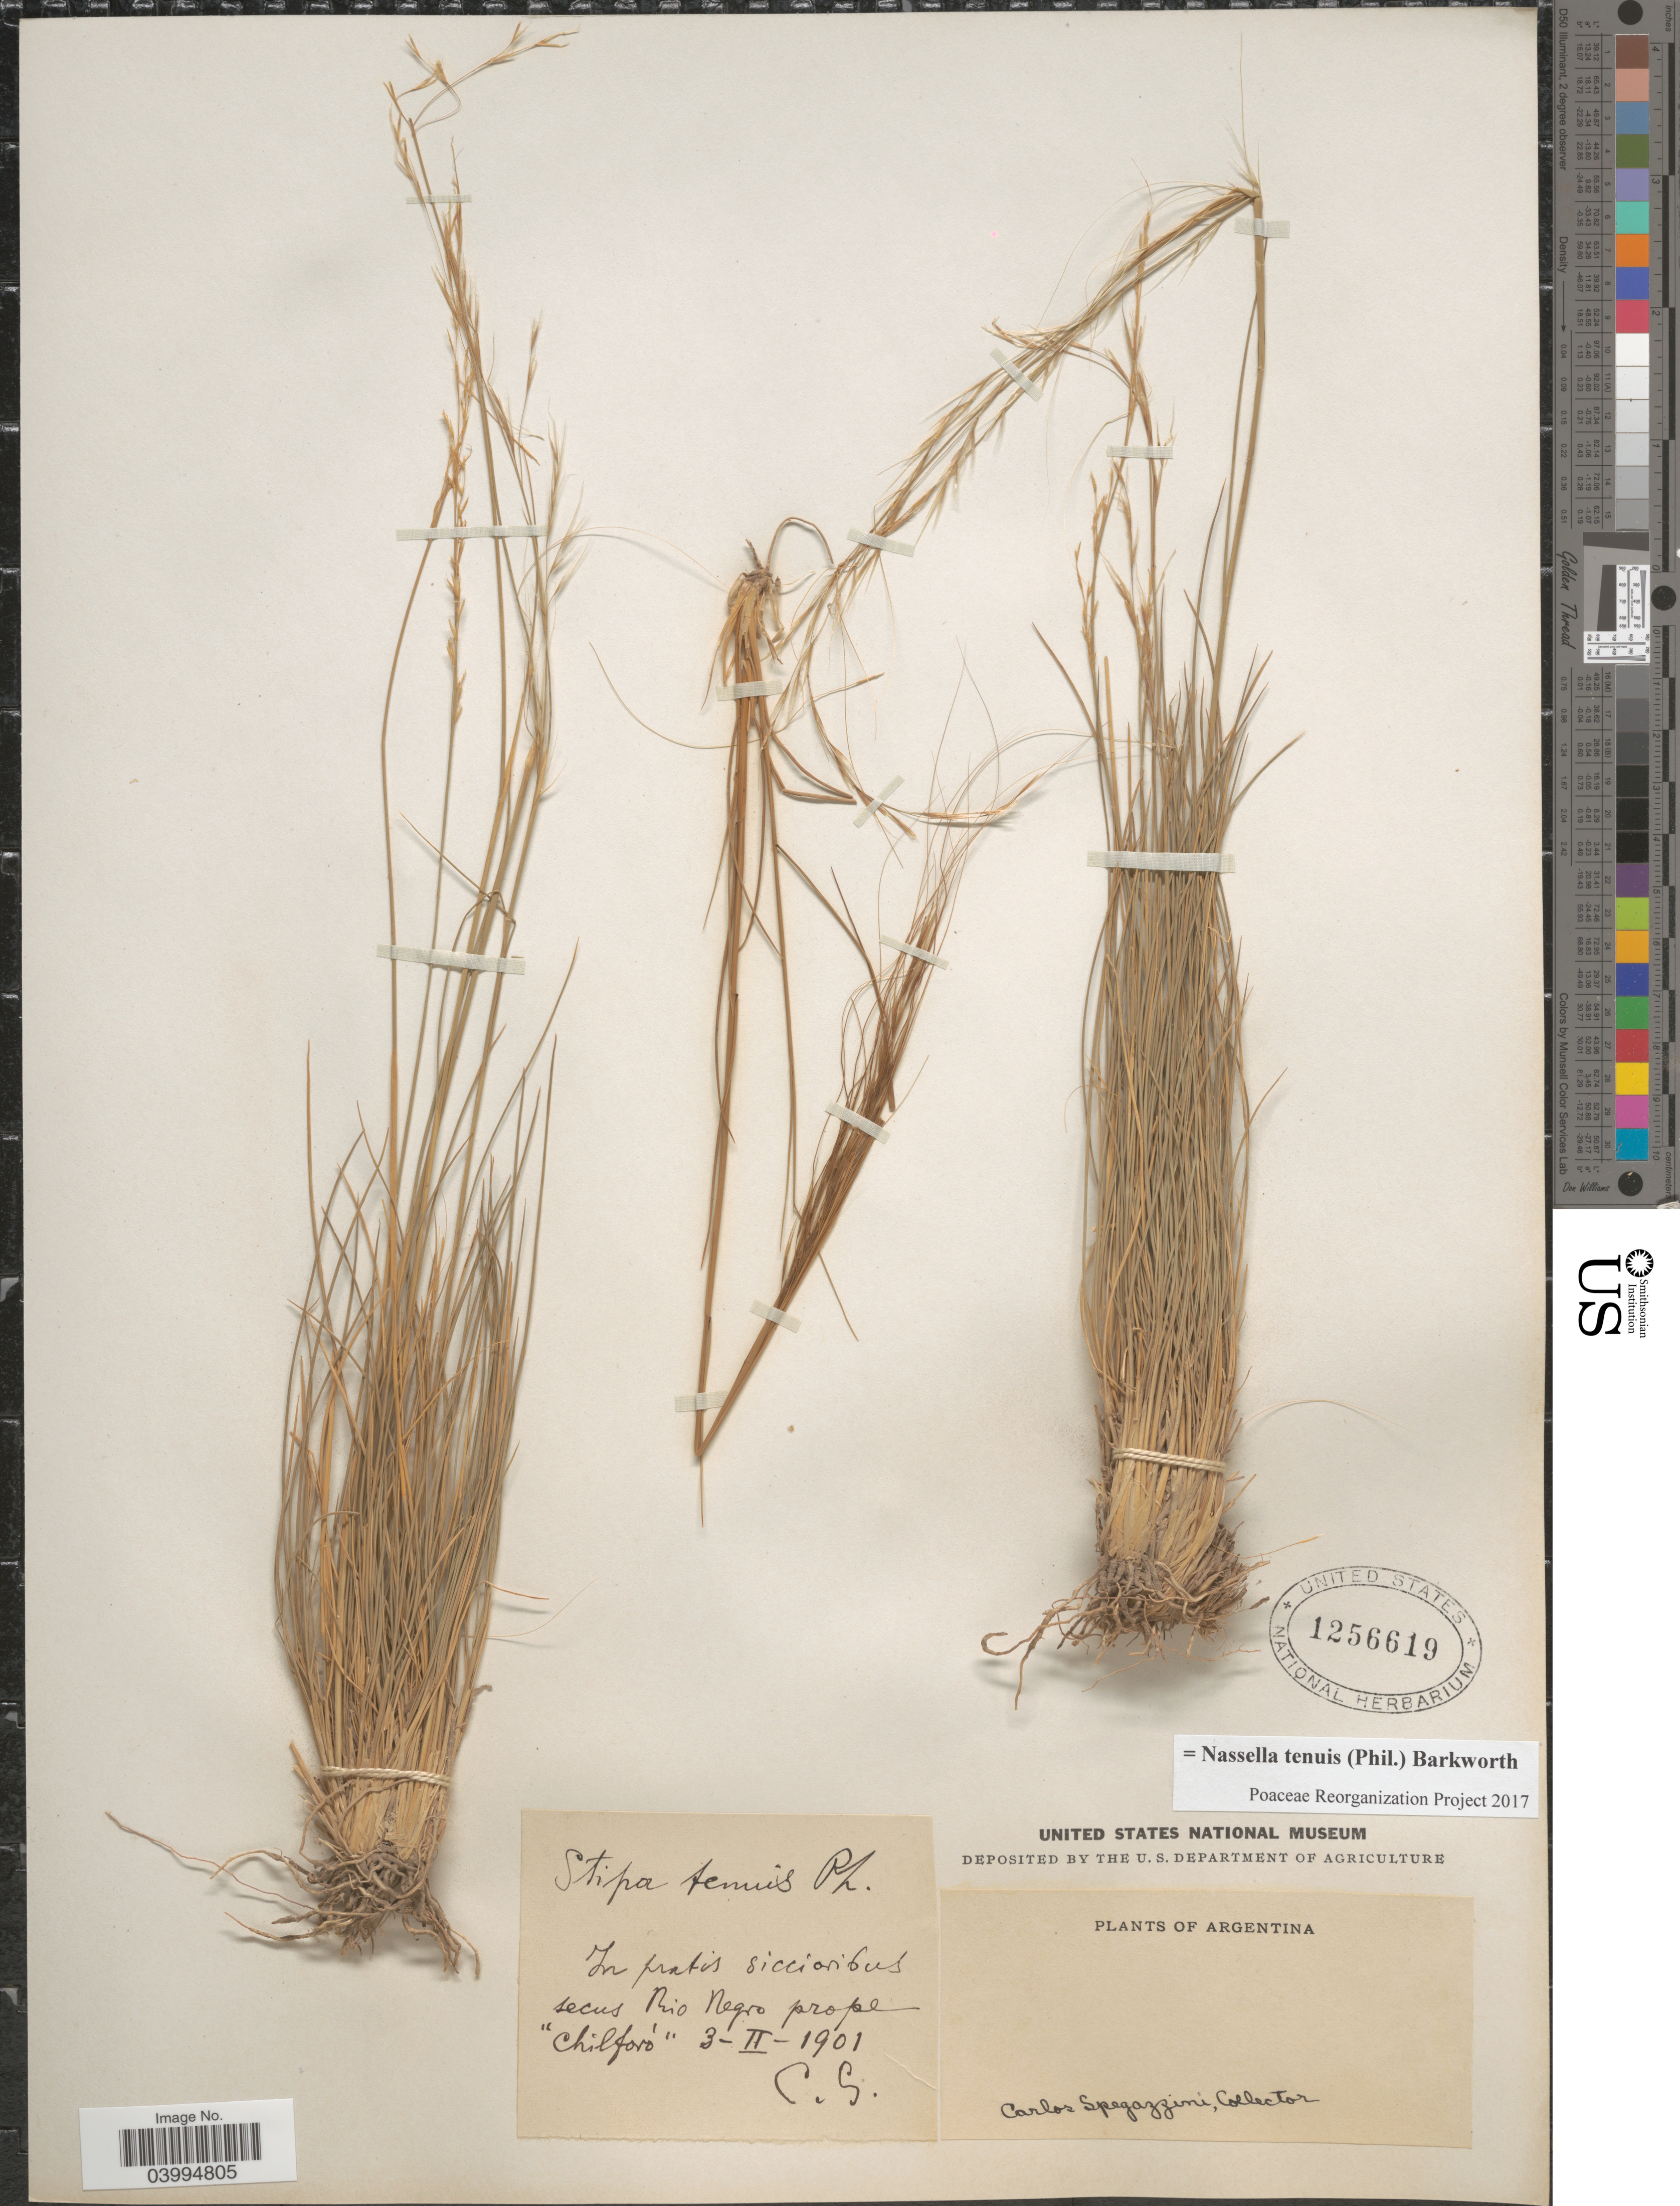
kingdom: Plantae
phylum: Tracheophyta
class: Liliopsida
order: Poales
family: Poaceae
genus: Nassella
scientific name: Nassella tenuis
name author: (Phil.) Barkworth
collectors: C. L. Spegazzini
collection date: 1901-02-03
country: Argentina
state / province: Rio Negro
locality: In pratis siccioribus secus Rio Negro prope "Chilforo".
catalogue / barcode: US 1256619